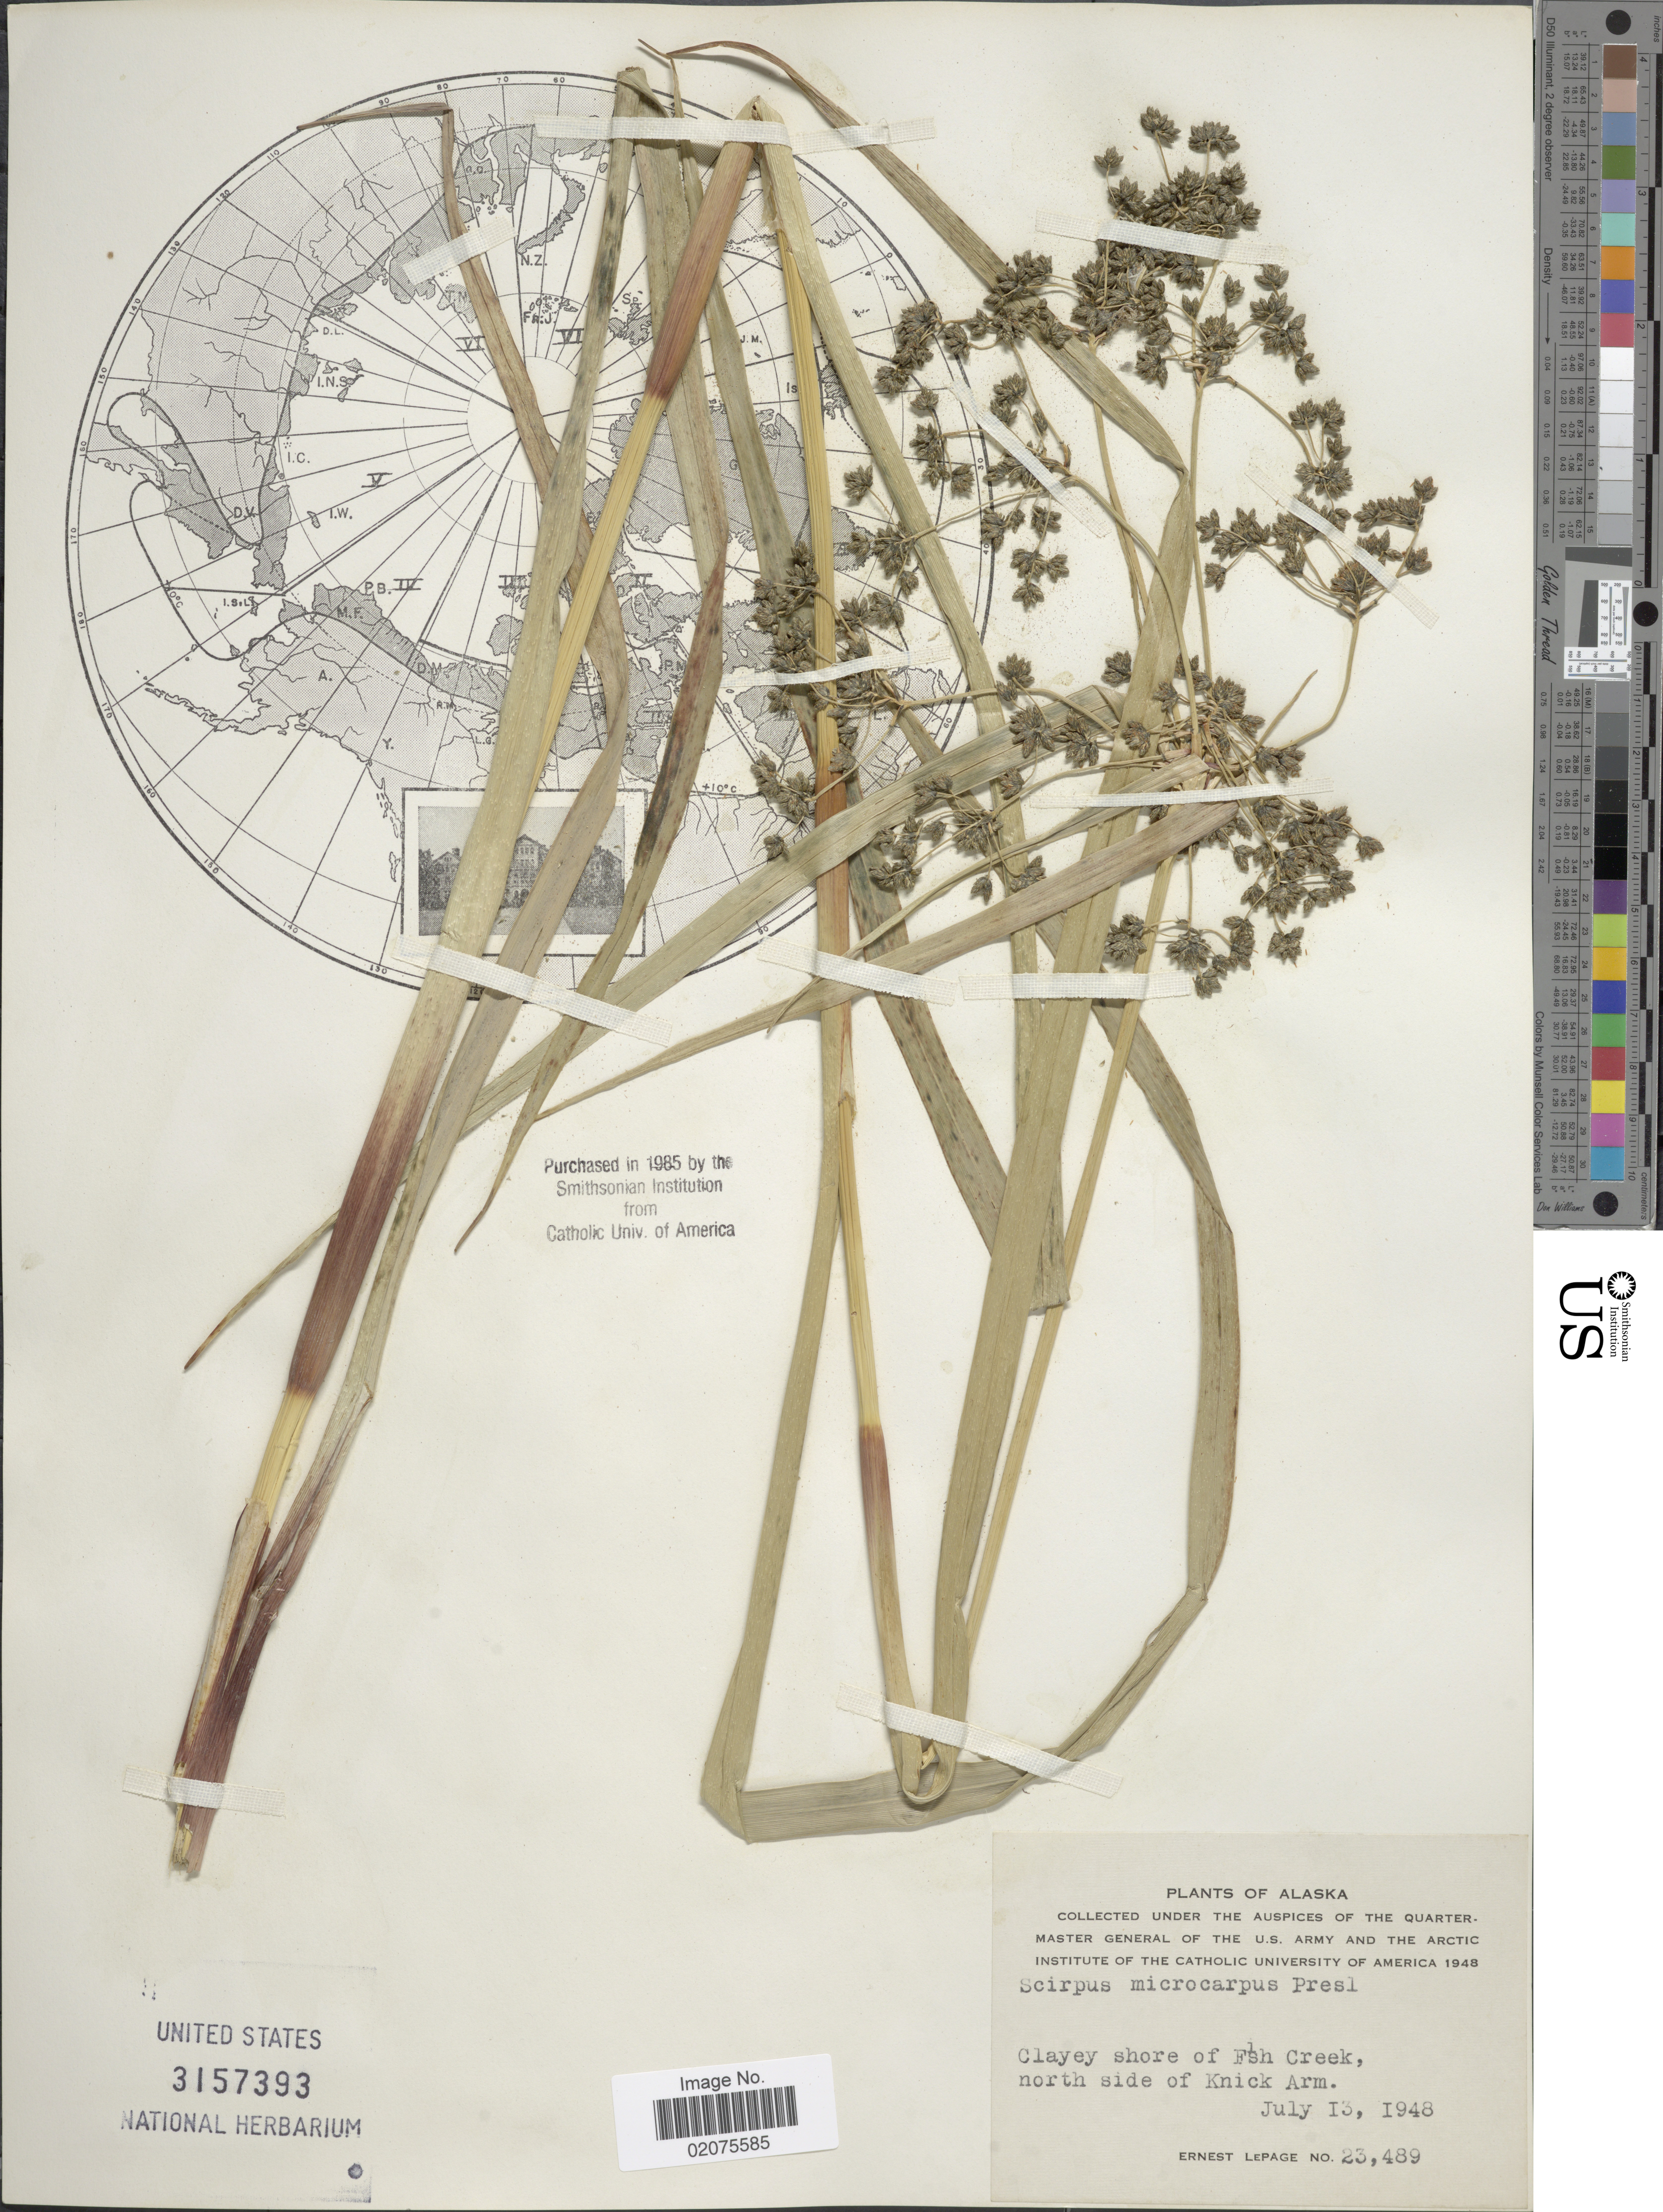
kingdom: Plantae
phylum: Tracheophyta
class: Liliopsida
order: Poales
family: Cyperaceae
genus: Scirpus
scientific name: Scirpus microcarpus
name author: J. Presl & C. Presl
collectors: E. Lepage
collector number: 23489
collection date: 1948-07-13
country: United States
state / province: Alaska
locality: Clayey shore of Fish Creek, north side of Knick Arm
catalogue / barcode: US 3157393